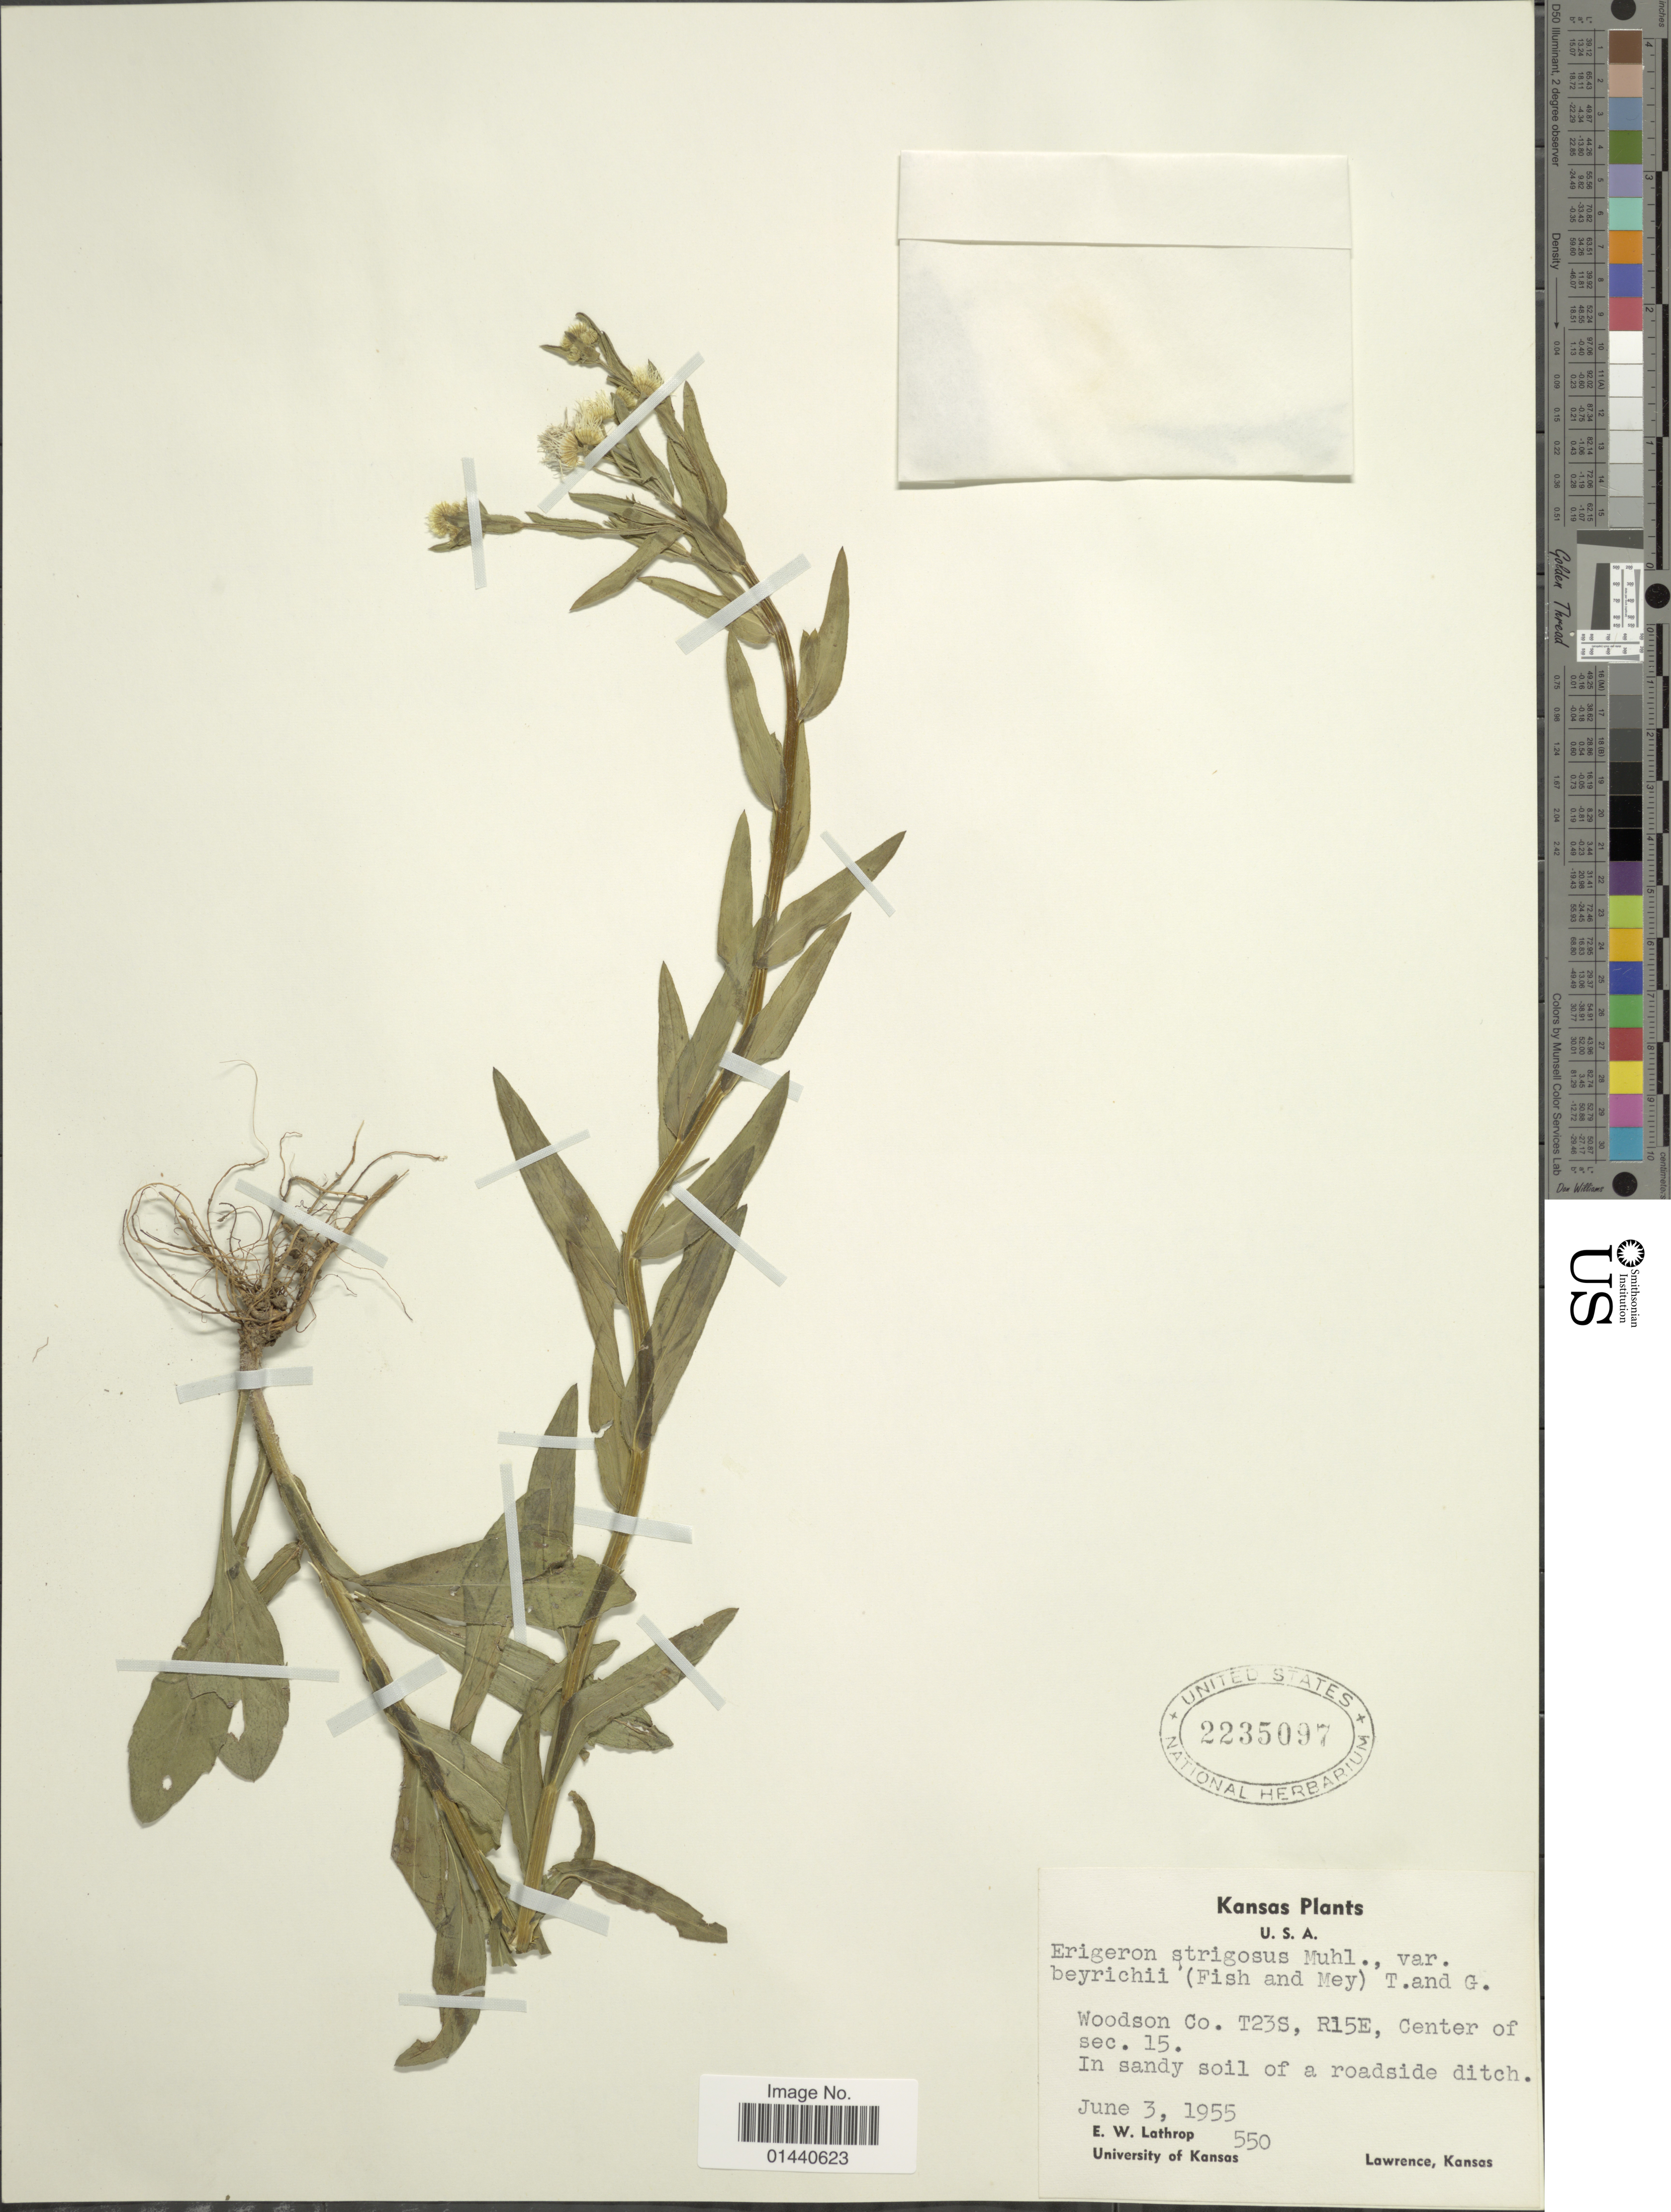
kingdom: Plantae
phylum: Tracheophyta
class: Magnoliopsida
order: Asterales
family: Asteraceae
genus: Erigeron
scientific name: Erigeron strigosus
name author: Muhl. ex Willd.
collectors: E. W. Lathrop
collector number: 550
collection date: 1955-06-03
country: United States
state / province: Kansas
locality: U.S.A. Woodson Co. T23S, R15E, Center of sec. 15.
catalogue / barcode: US 2235097